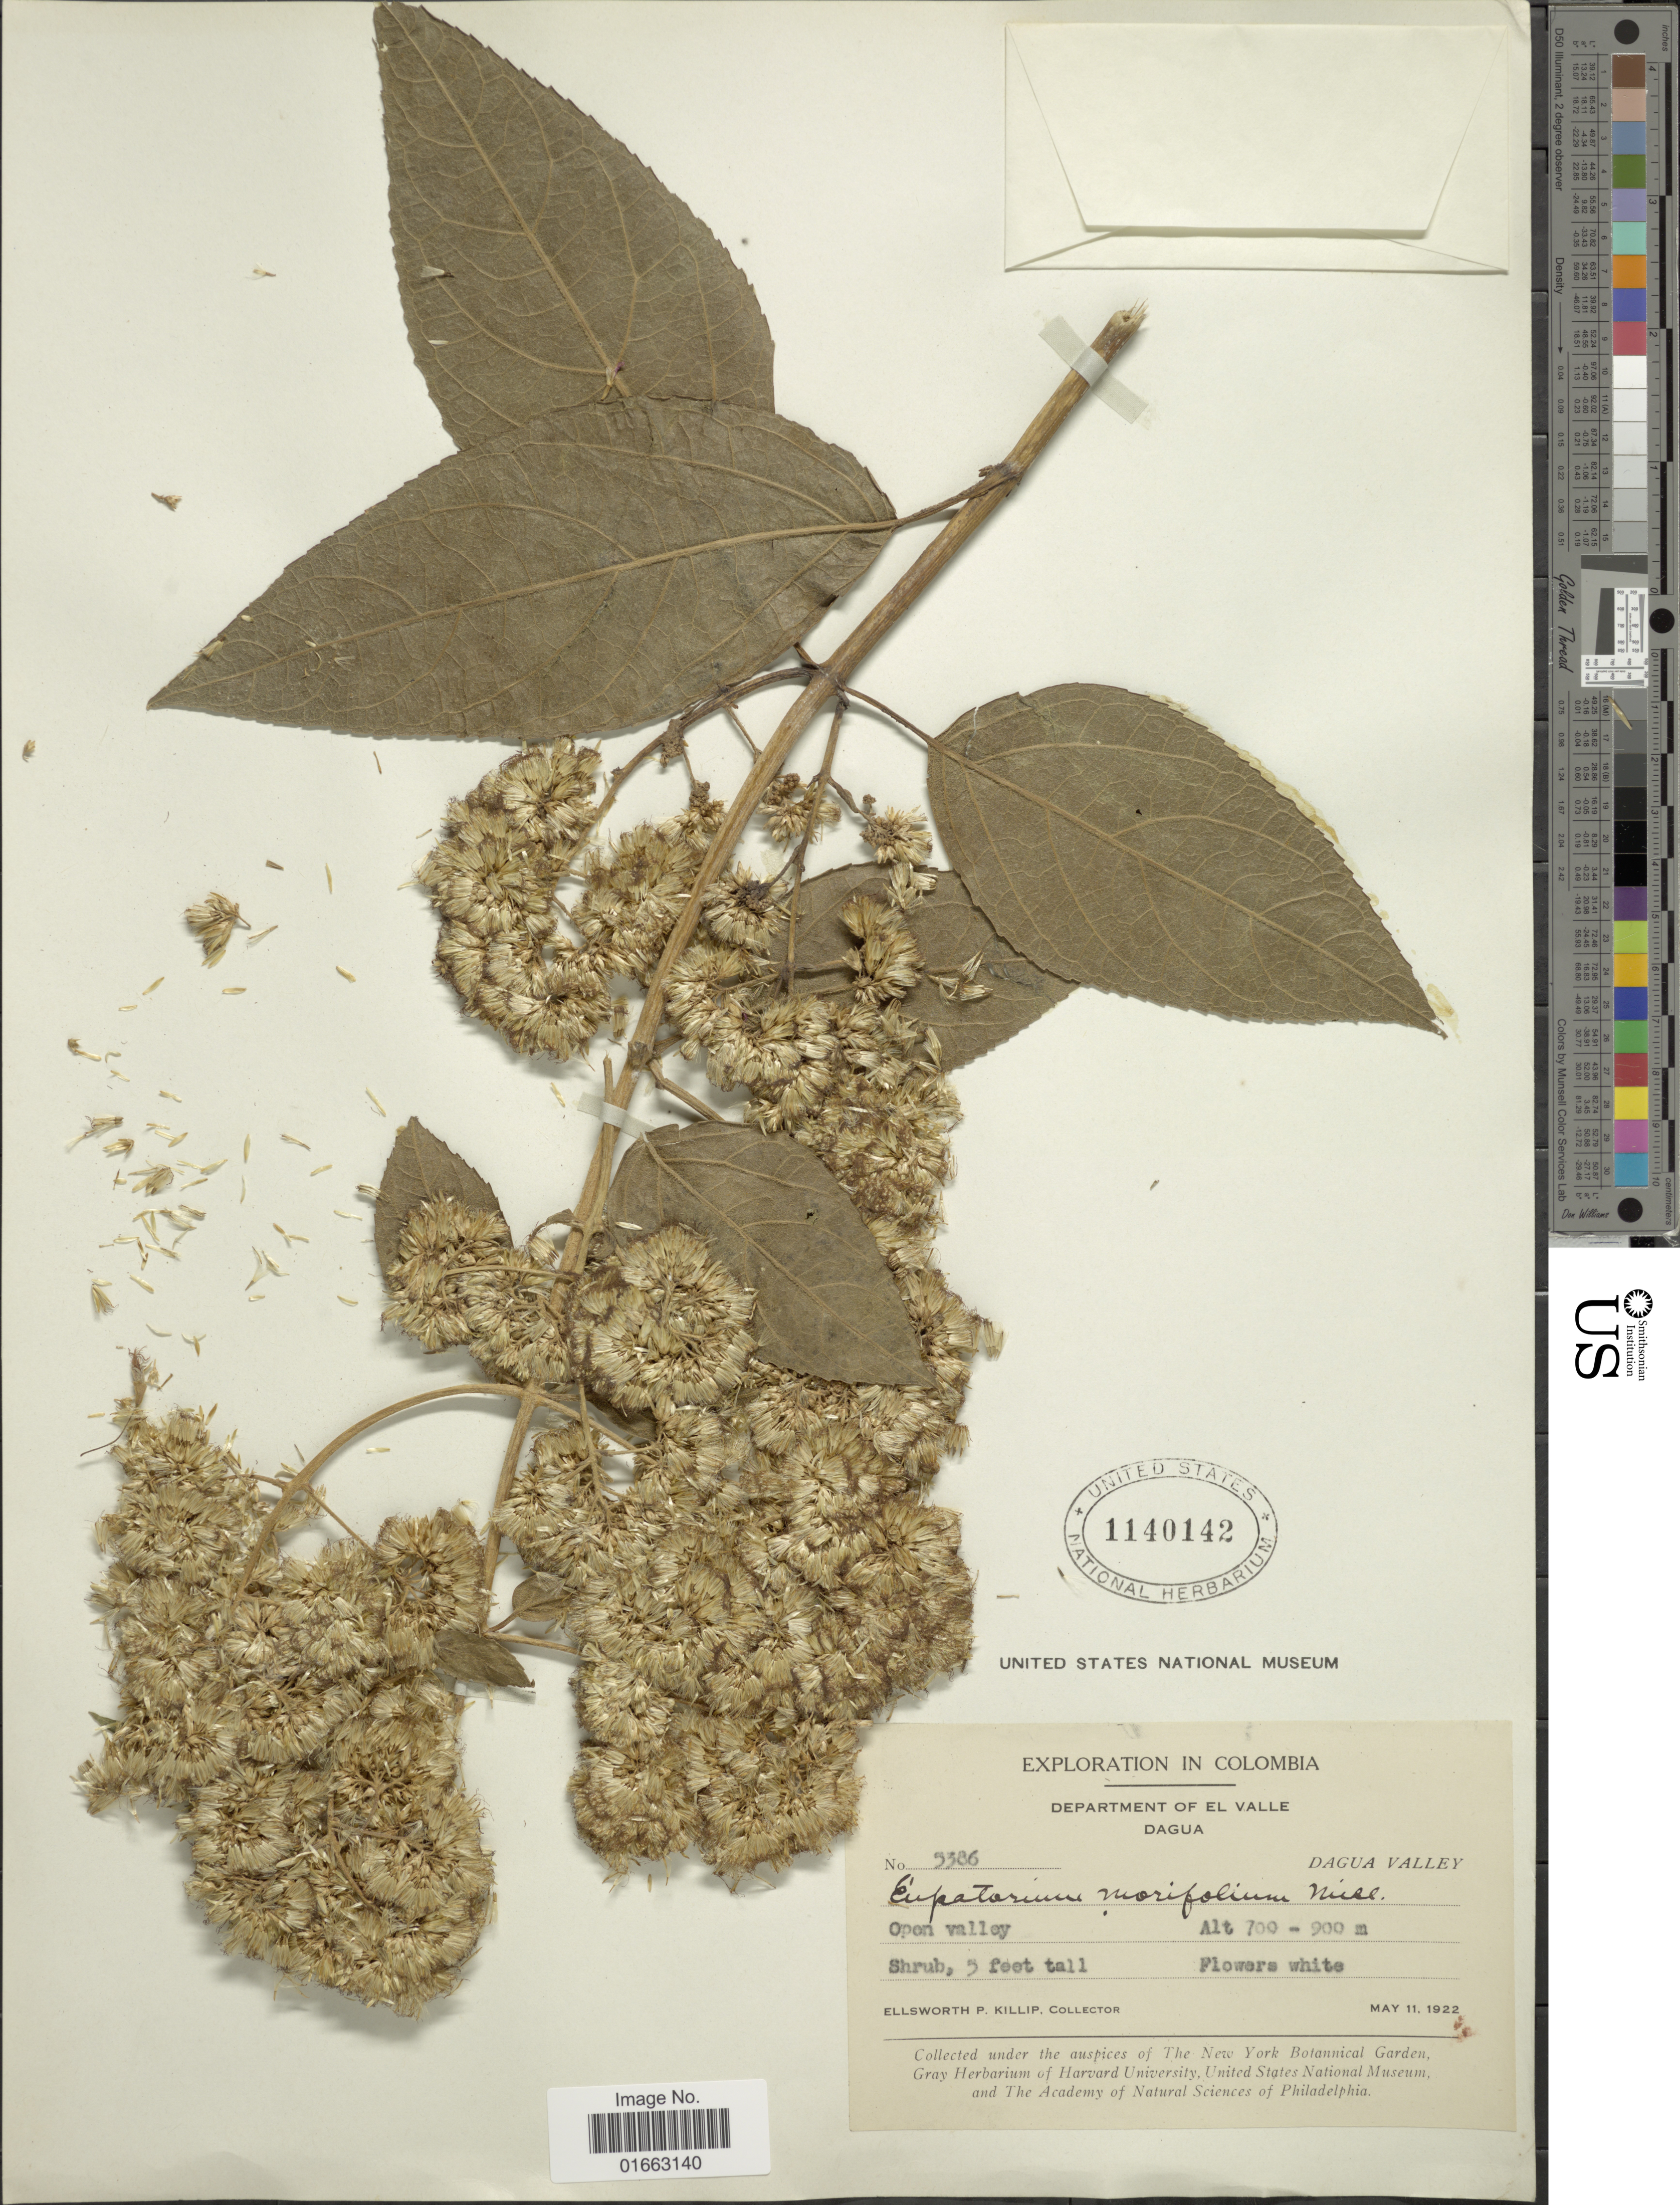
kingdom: Plantae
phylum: Tracheophyta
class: Magnoliopsida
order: Asterales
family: Asteraceae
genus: Critonia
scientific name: Critonia morifolia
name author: (Mill.) R.M. King & H. Rob.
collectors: E. P. Killip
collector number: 5386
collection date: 1922-05-11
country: Colombia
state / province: Valle del Cauca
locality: Department of El Valle, Dagua, Dagua Valley, open valley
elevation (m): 700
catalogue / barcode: US 1140142